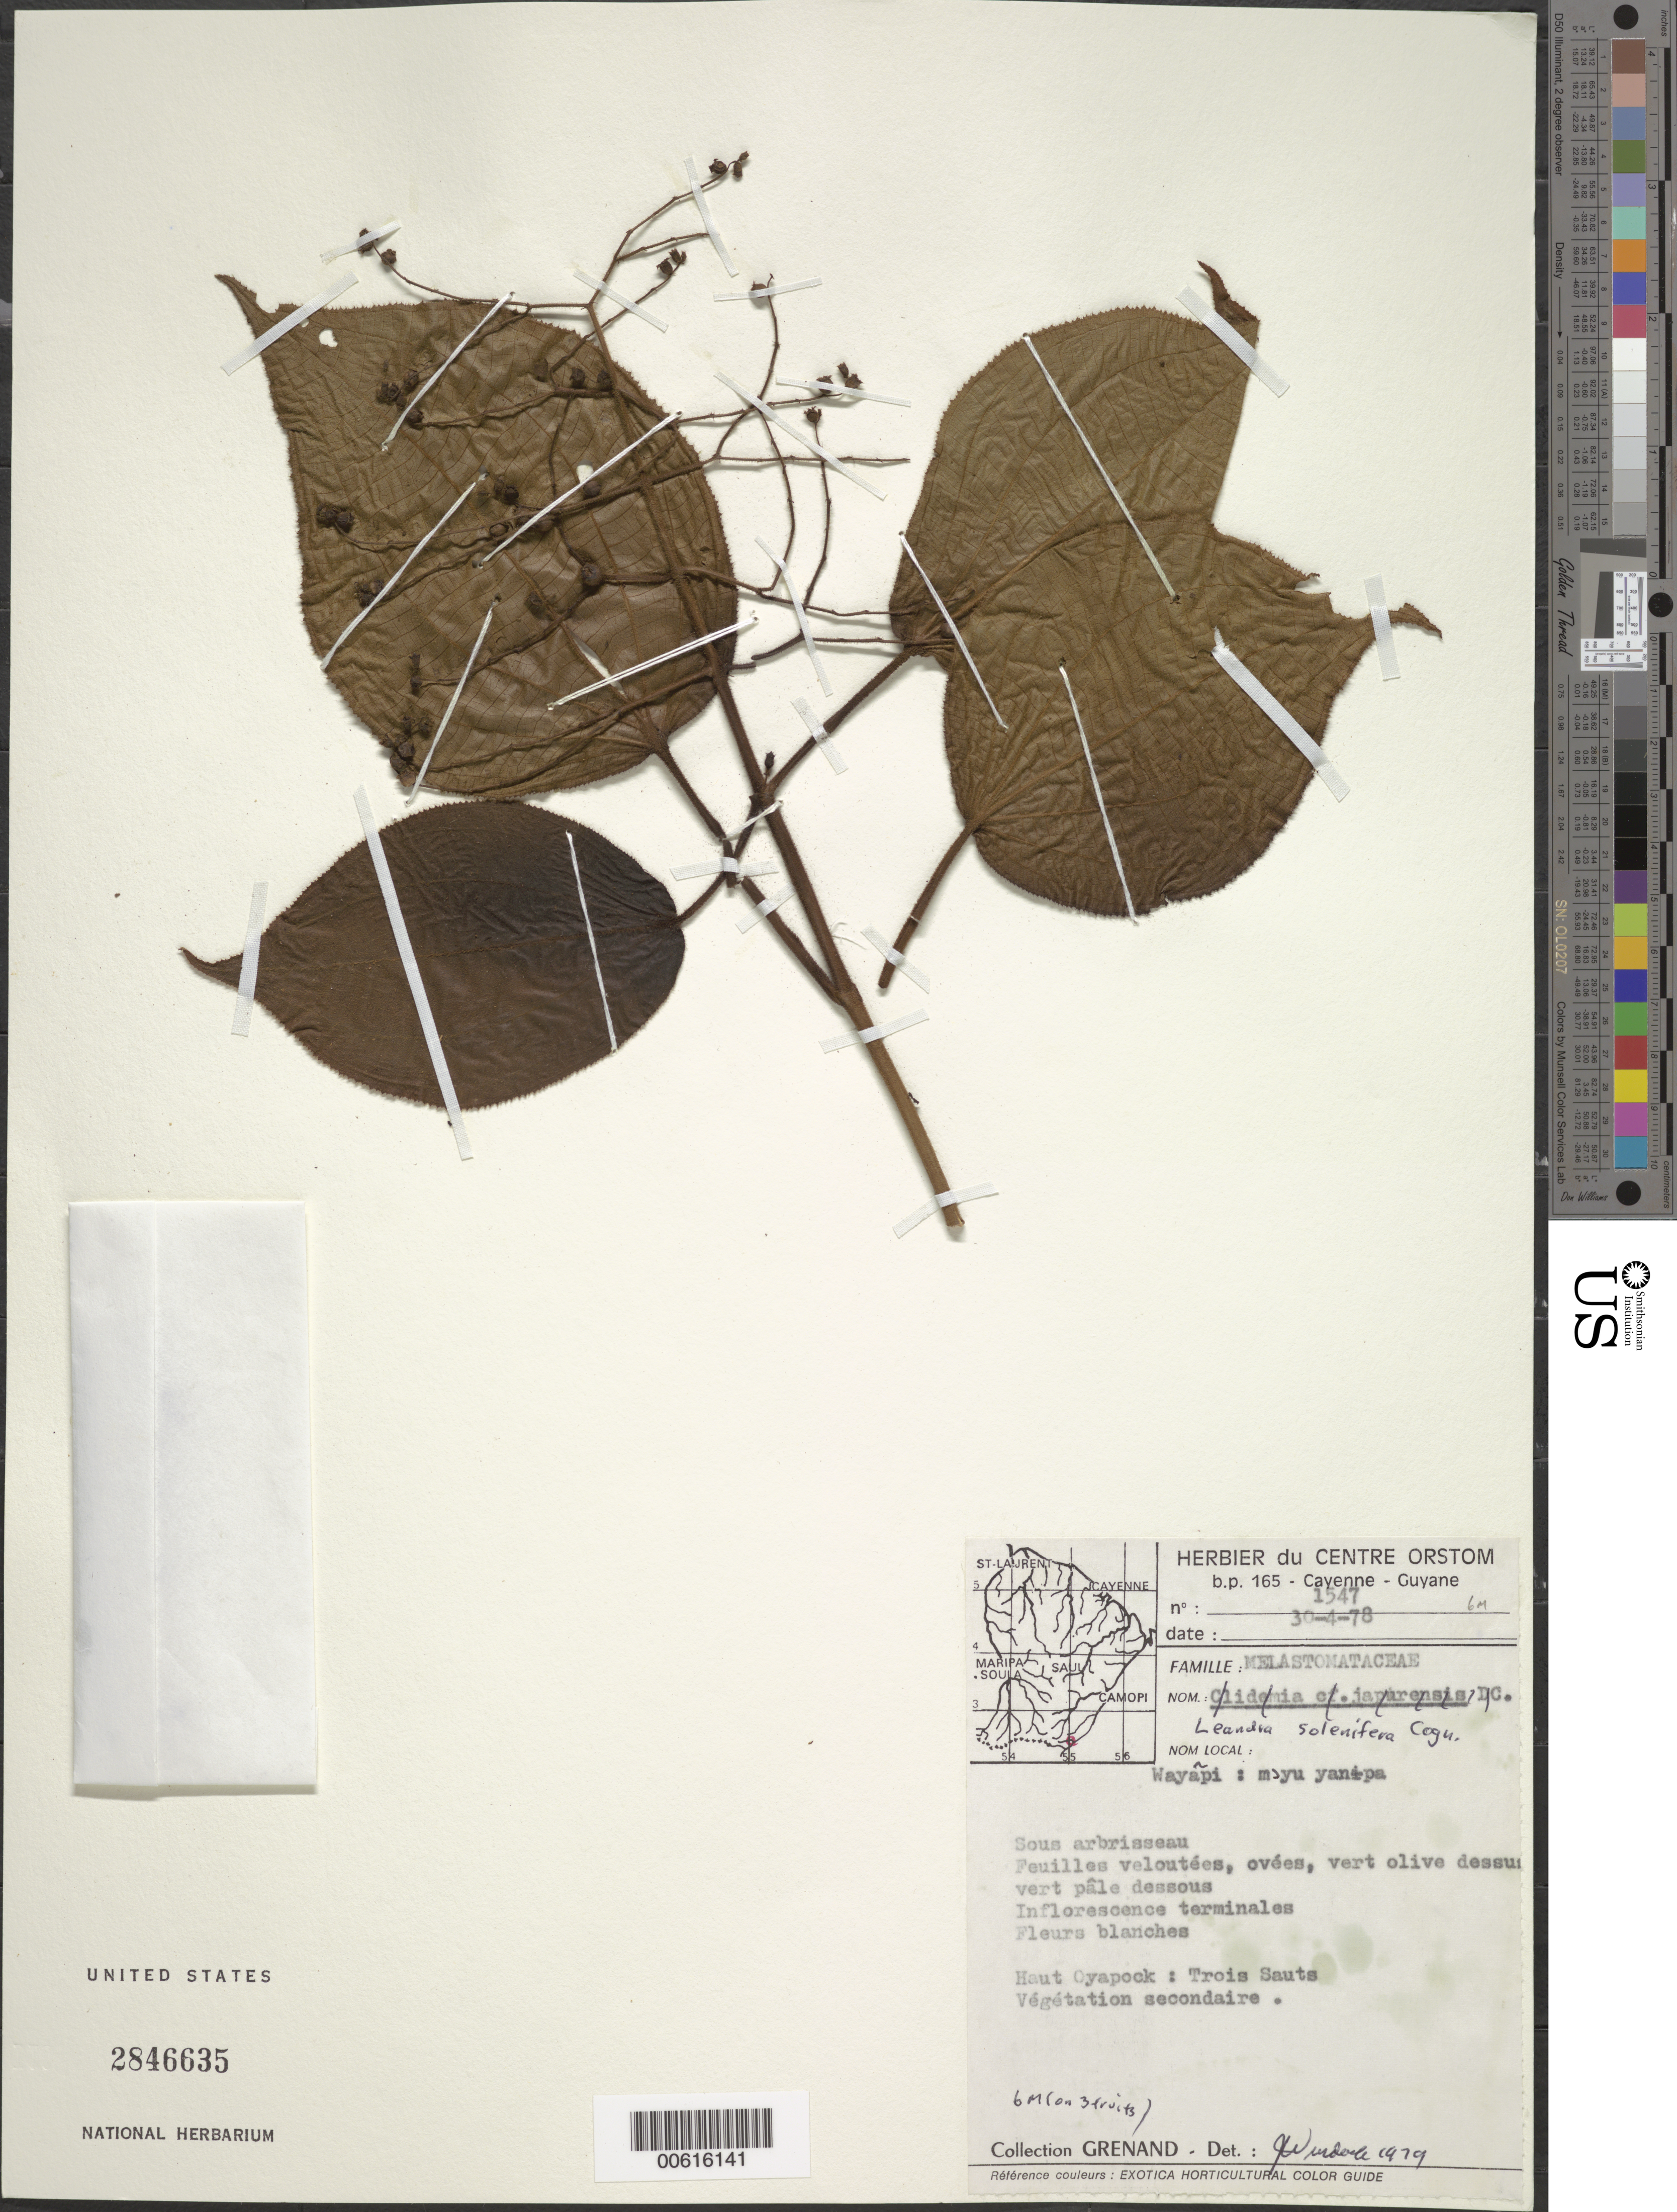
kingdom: Plantae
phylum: Tracheophyta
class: Magnoliopsida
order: Myrtales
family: Melastomataceae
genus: Leandra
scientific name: Leandra solenifera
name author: Cogn.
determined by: Wurdack, John J., (US), US (UNITED STATES)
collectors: P. Grenand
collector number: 1547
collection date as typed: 30-Apr-78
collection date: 1978-04-30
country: French Guiana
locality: Trois Sauts (Haut Oyapock)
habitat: Vegetation secondaire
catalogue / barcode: US 2846635